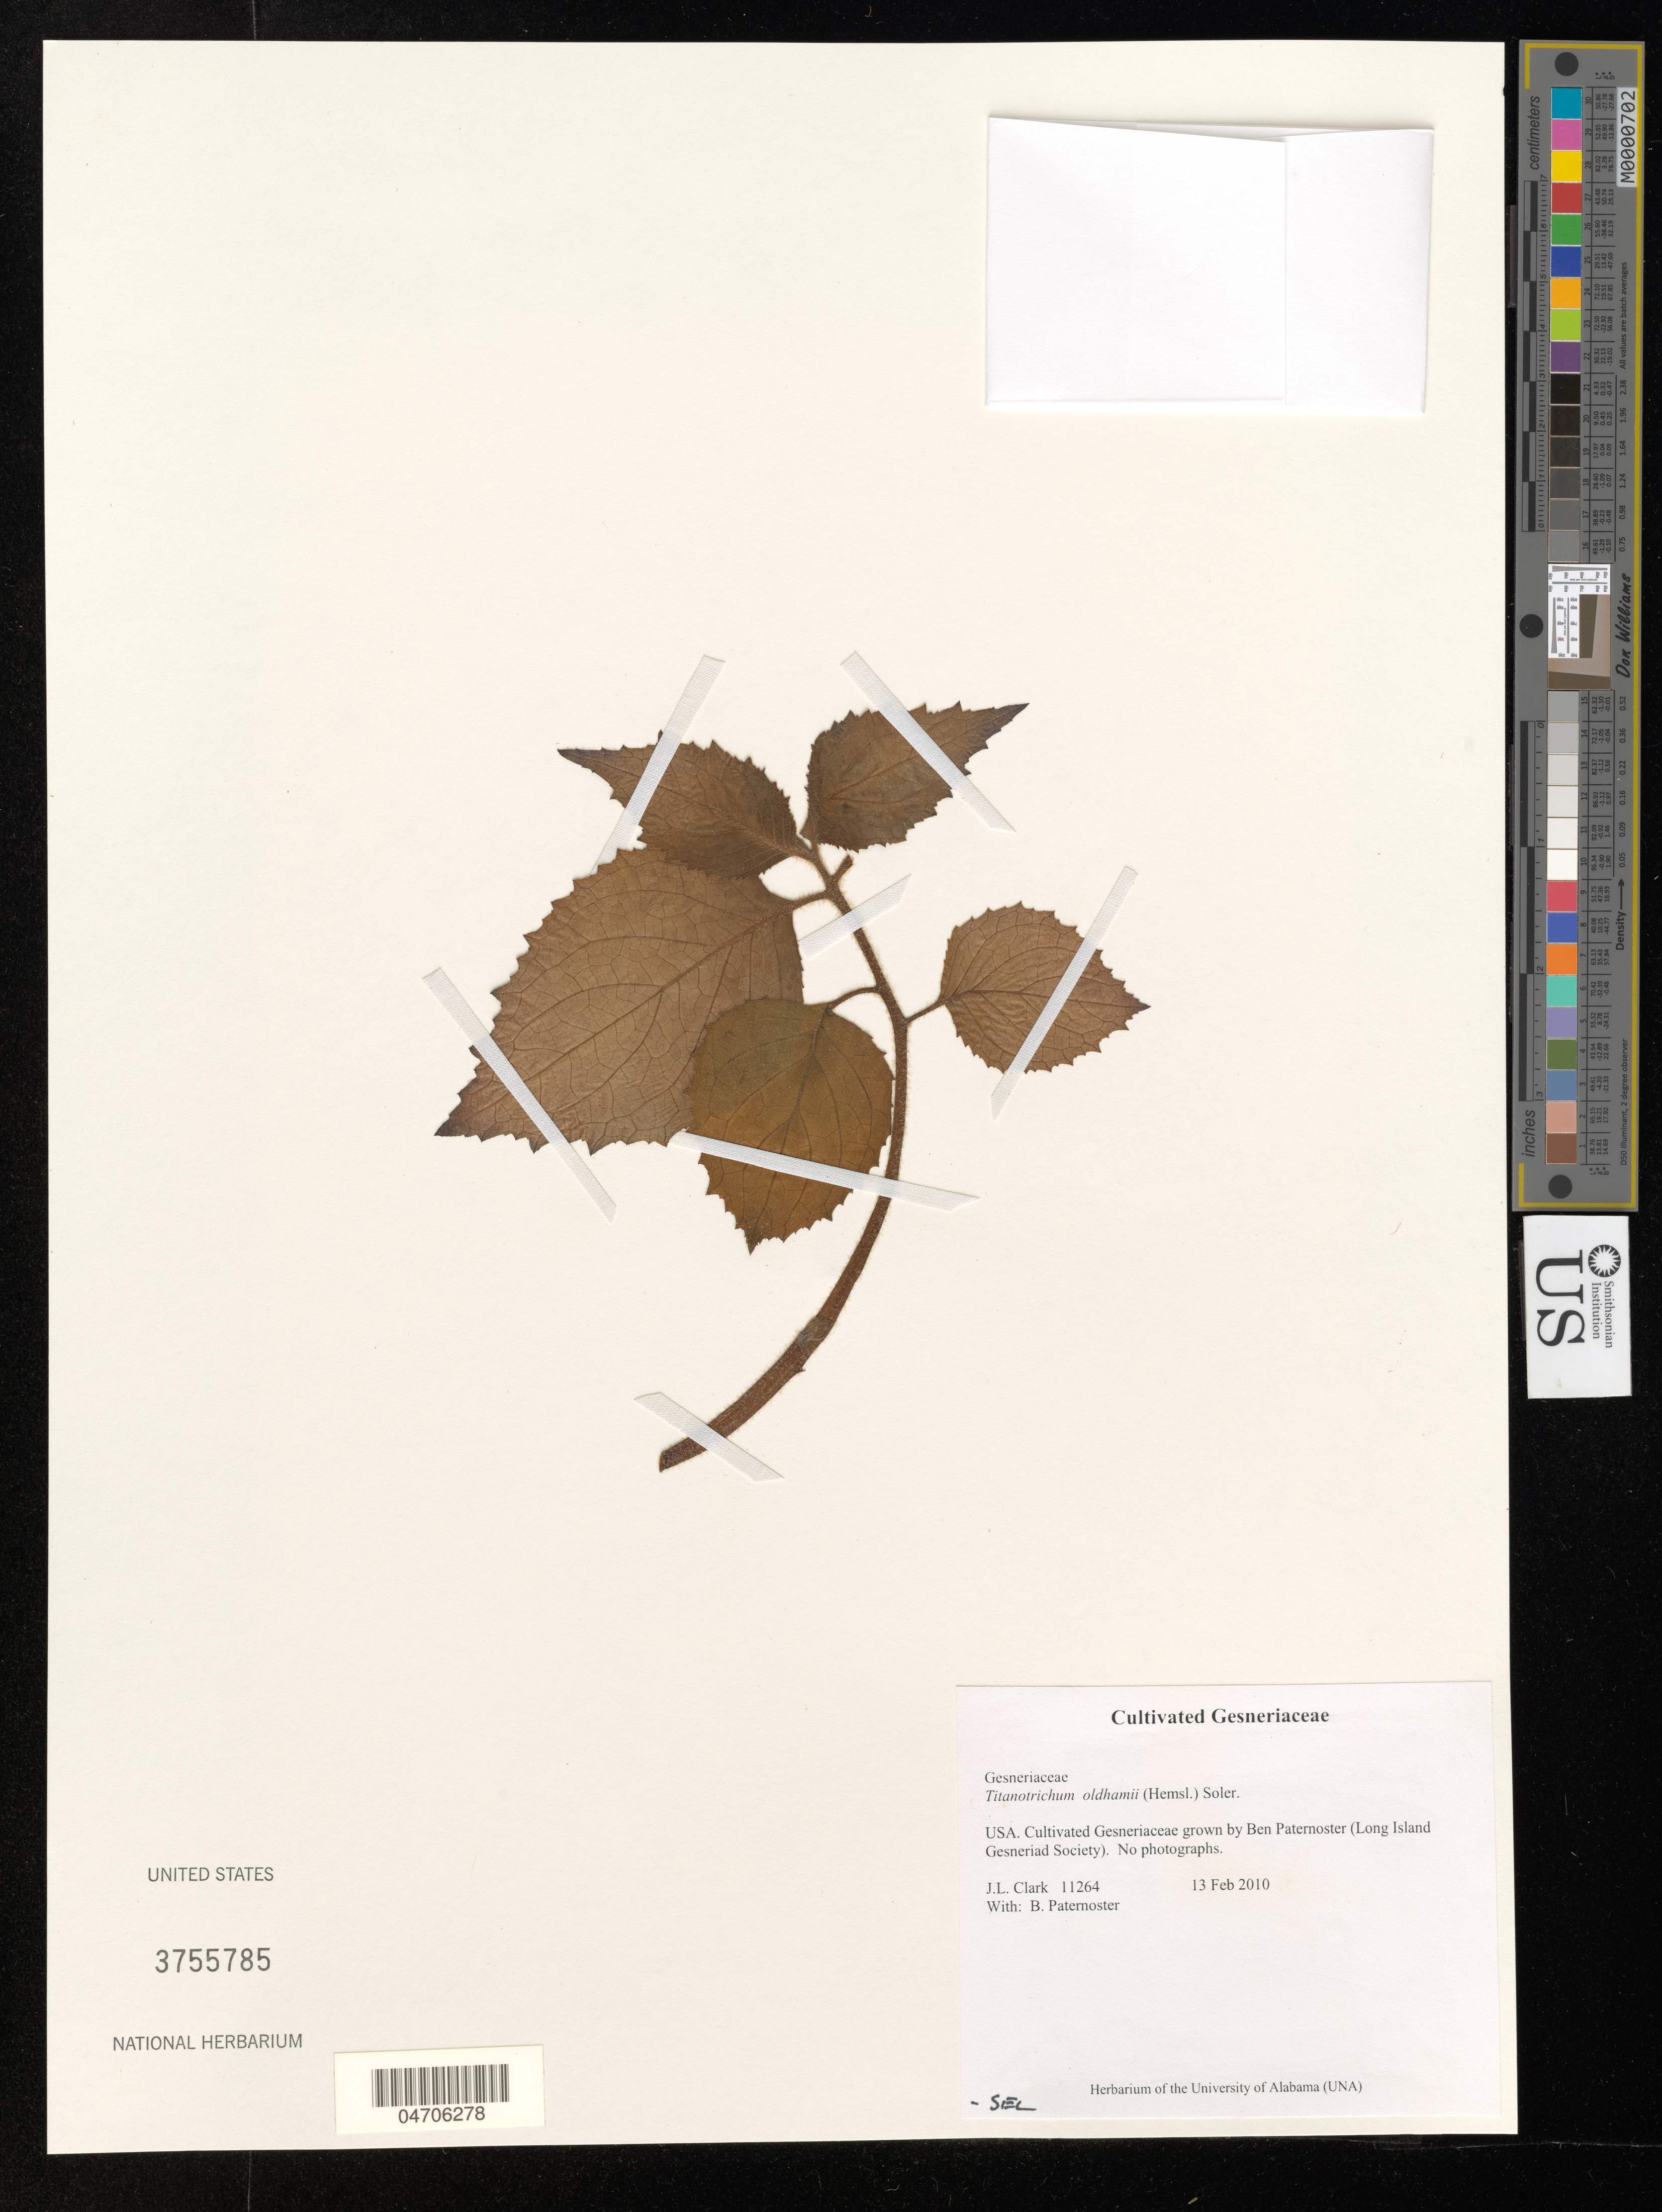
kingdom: Plantae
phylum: Tracheophyta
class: Magnoliopsida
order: Lamiales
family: Gesneriaceae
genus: Titanotrichum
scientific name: Titanotrichum oldhamii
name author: (Hemsl.) Soler.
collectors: J. L. Clark & B. Paternoster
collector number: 11264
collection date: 2010-02-13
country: United States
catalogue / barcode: US 3755785